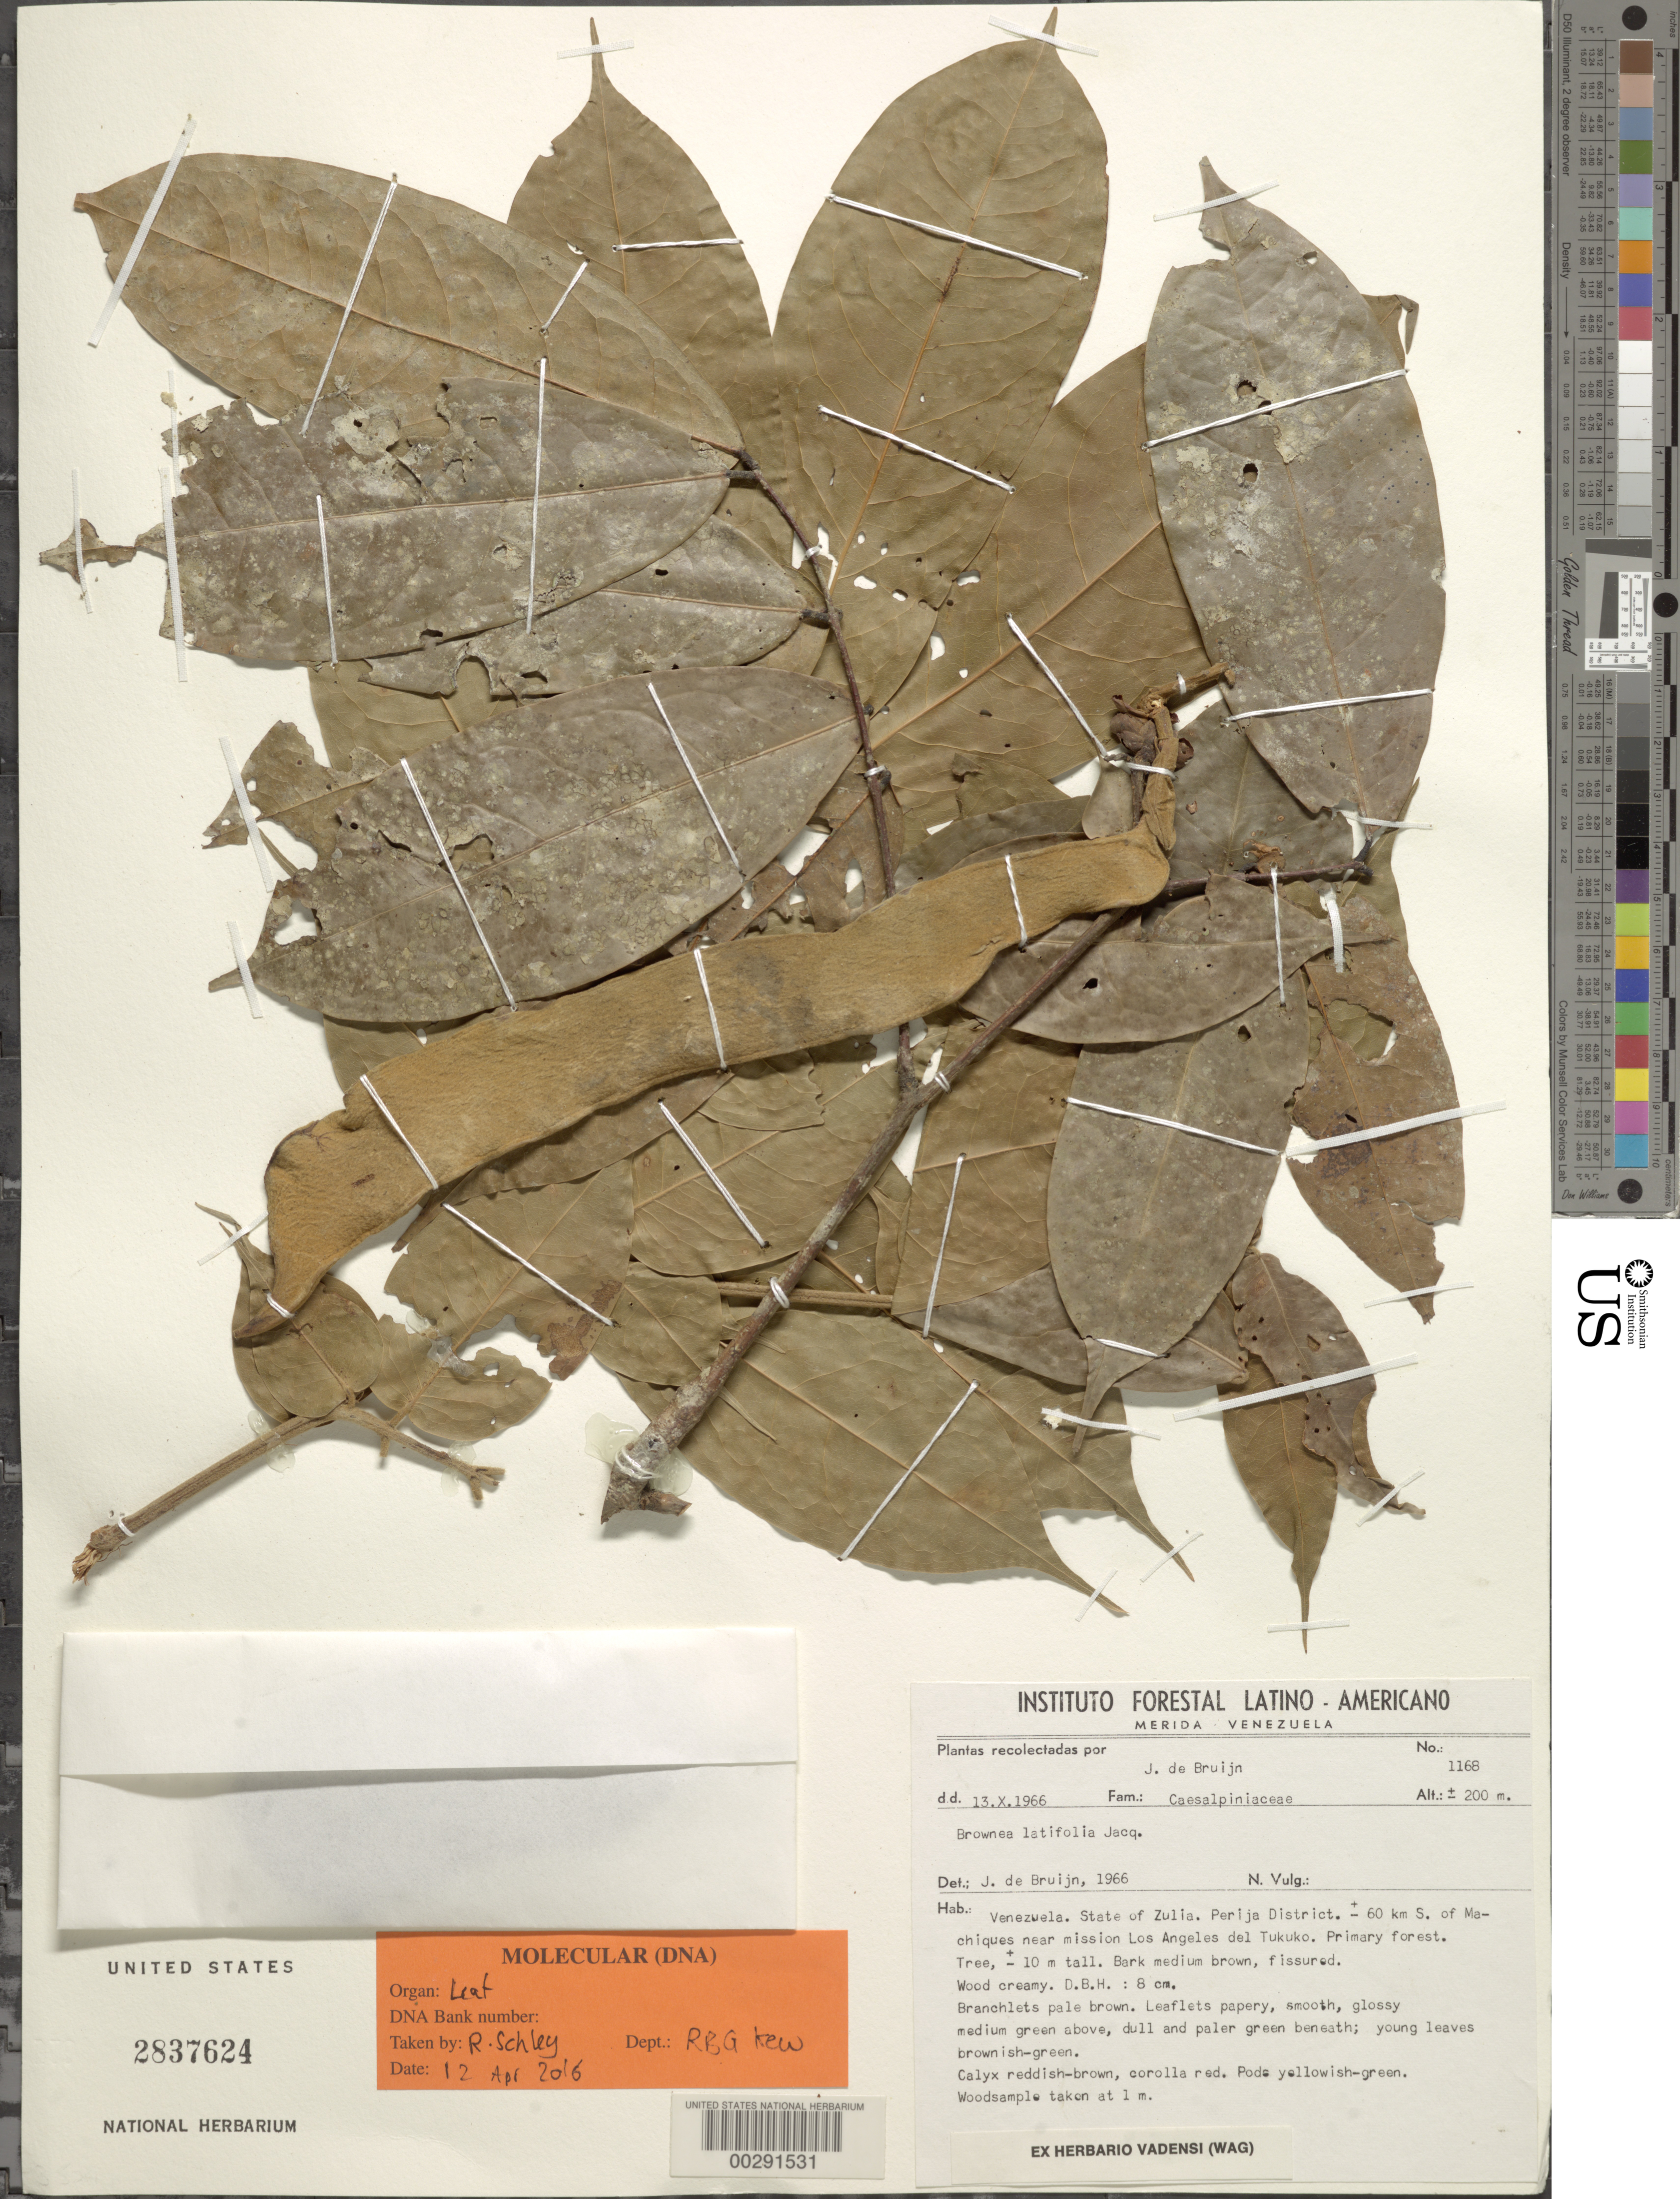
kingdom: Plantae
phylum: Tracheophyta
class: Magnoliopsida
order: Fabales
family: Fabaceae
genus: Brownea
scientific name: Brownea latifolia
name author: Jacq.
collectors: J. Bruijn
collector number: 1168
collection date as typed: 13 Oct 1966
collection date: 1966-10-13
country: Venezuela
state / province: Zulia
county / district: Machiques de Perijá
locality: Ca 60 km s of machiques near mission los angles del tukuko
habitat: Primary forest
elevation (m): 200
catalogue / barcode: US 2837624